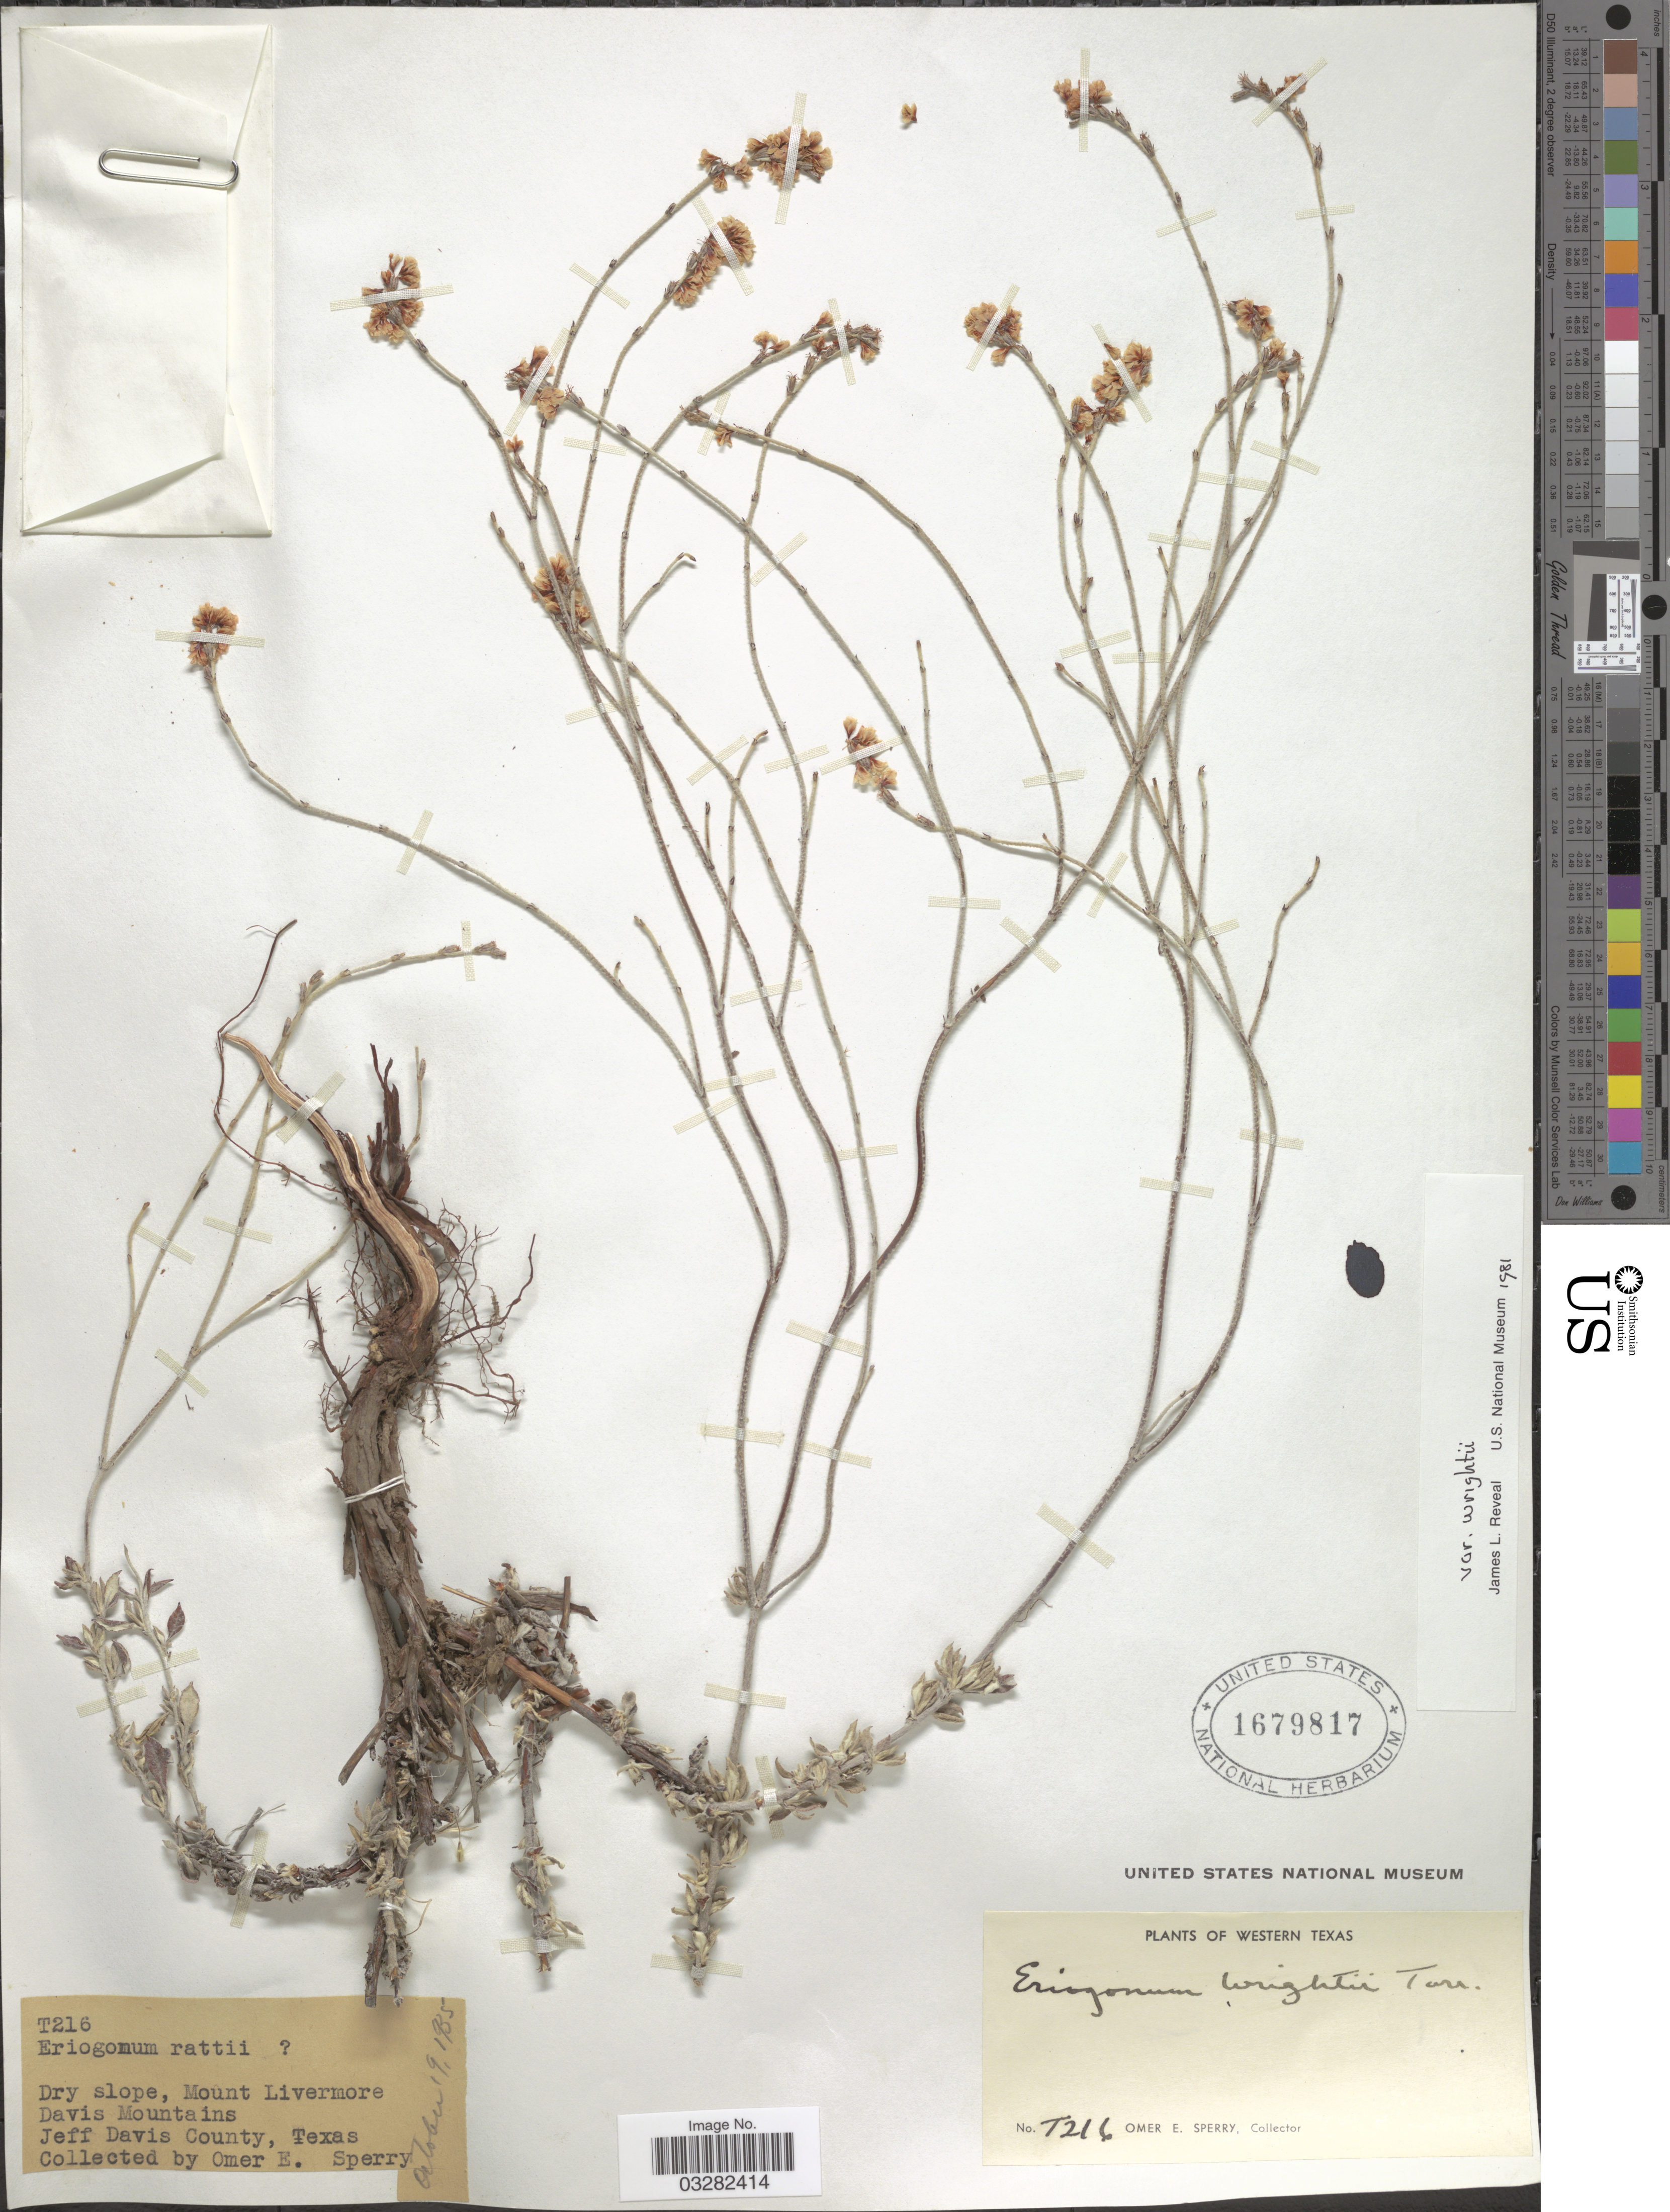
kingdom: Plantae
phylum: Tracheophyta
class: Magnoliopsida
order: Caryophyllales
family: Polygonaceae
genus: Eriogonum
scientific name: Eriogonum wrightii var. wrightii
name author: Torr. ex Benth.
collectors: O. E. Sperry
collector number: T216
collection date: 1935-10-19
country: United States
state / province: Texas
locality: Mount Livermore, Davis Mountains, Jeff Davis County. Western Texas.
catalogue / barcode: US 1679817